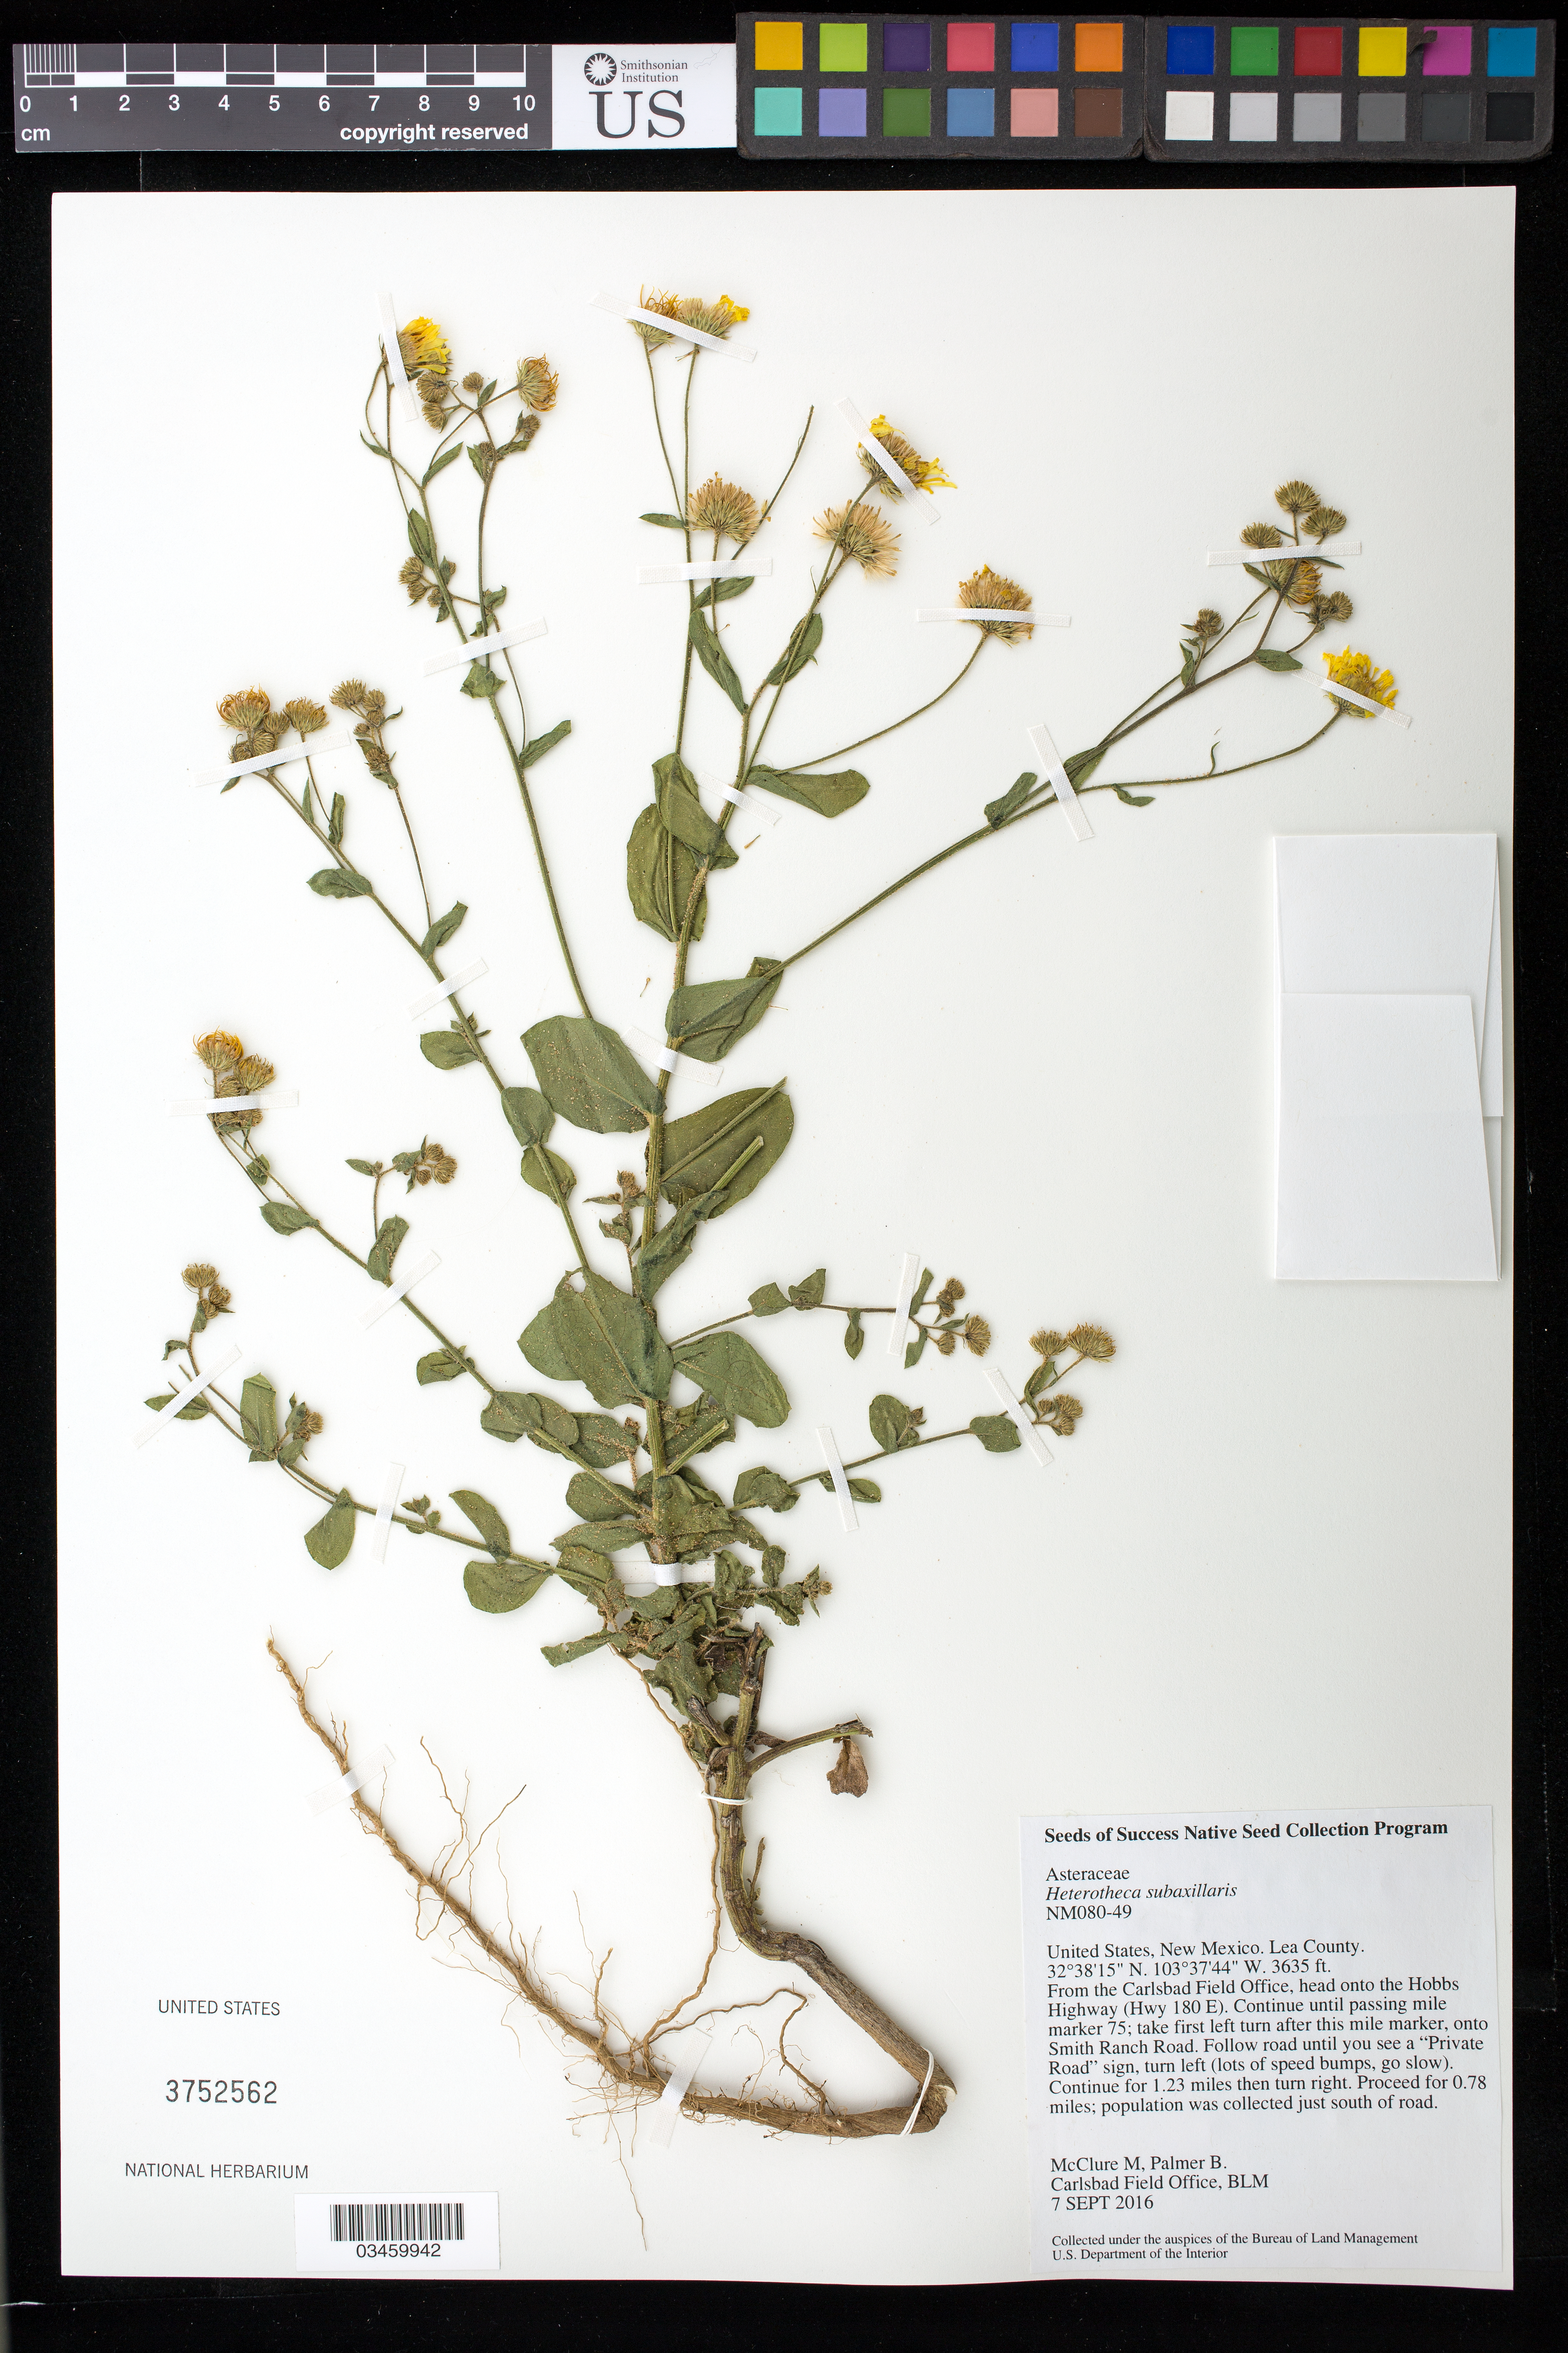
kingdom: Plantae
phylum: Tracheophyta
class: Magnoliopsida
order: Asterales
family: Asteraceae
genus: Heterotheca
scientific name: Heterotheca subaxillaris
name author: (Lam.) Britton & Rusby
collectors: M. McClure & B. Palmer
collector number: NM080-49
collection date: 2016-09-07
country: United States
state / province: New Mexico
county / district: Lea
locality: Smith Ranch Road.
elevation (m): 1108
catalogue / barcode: US 3752562